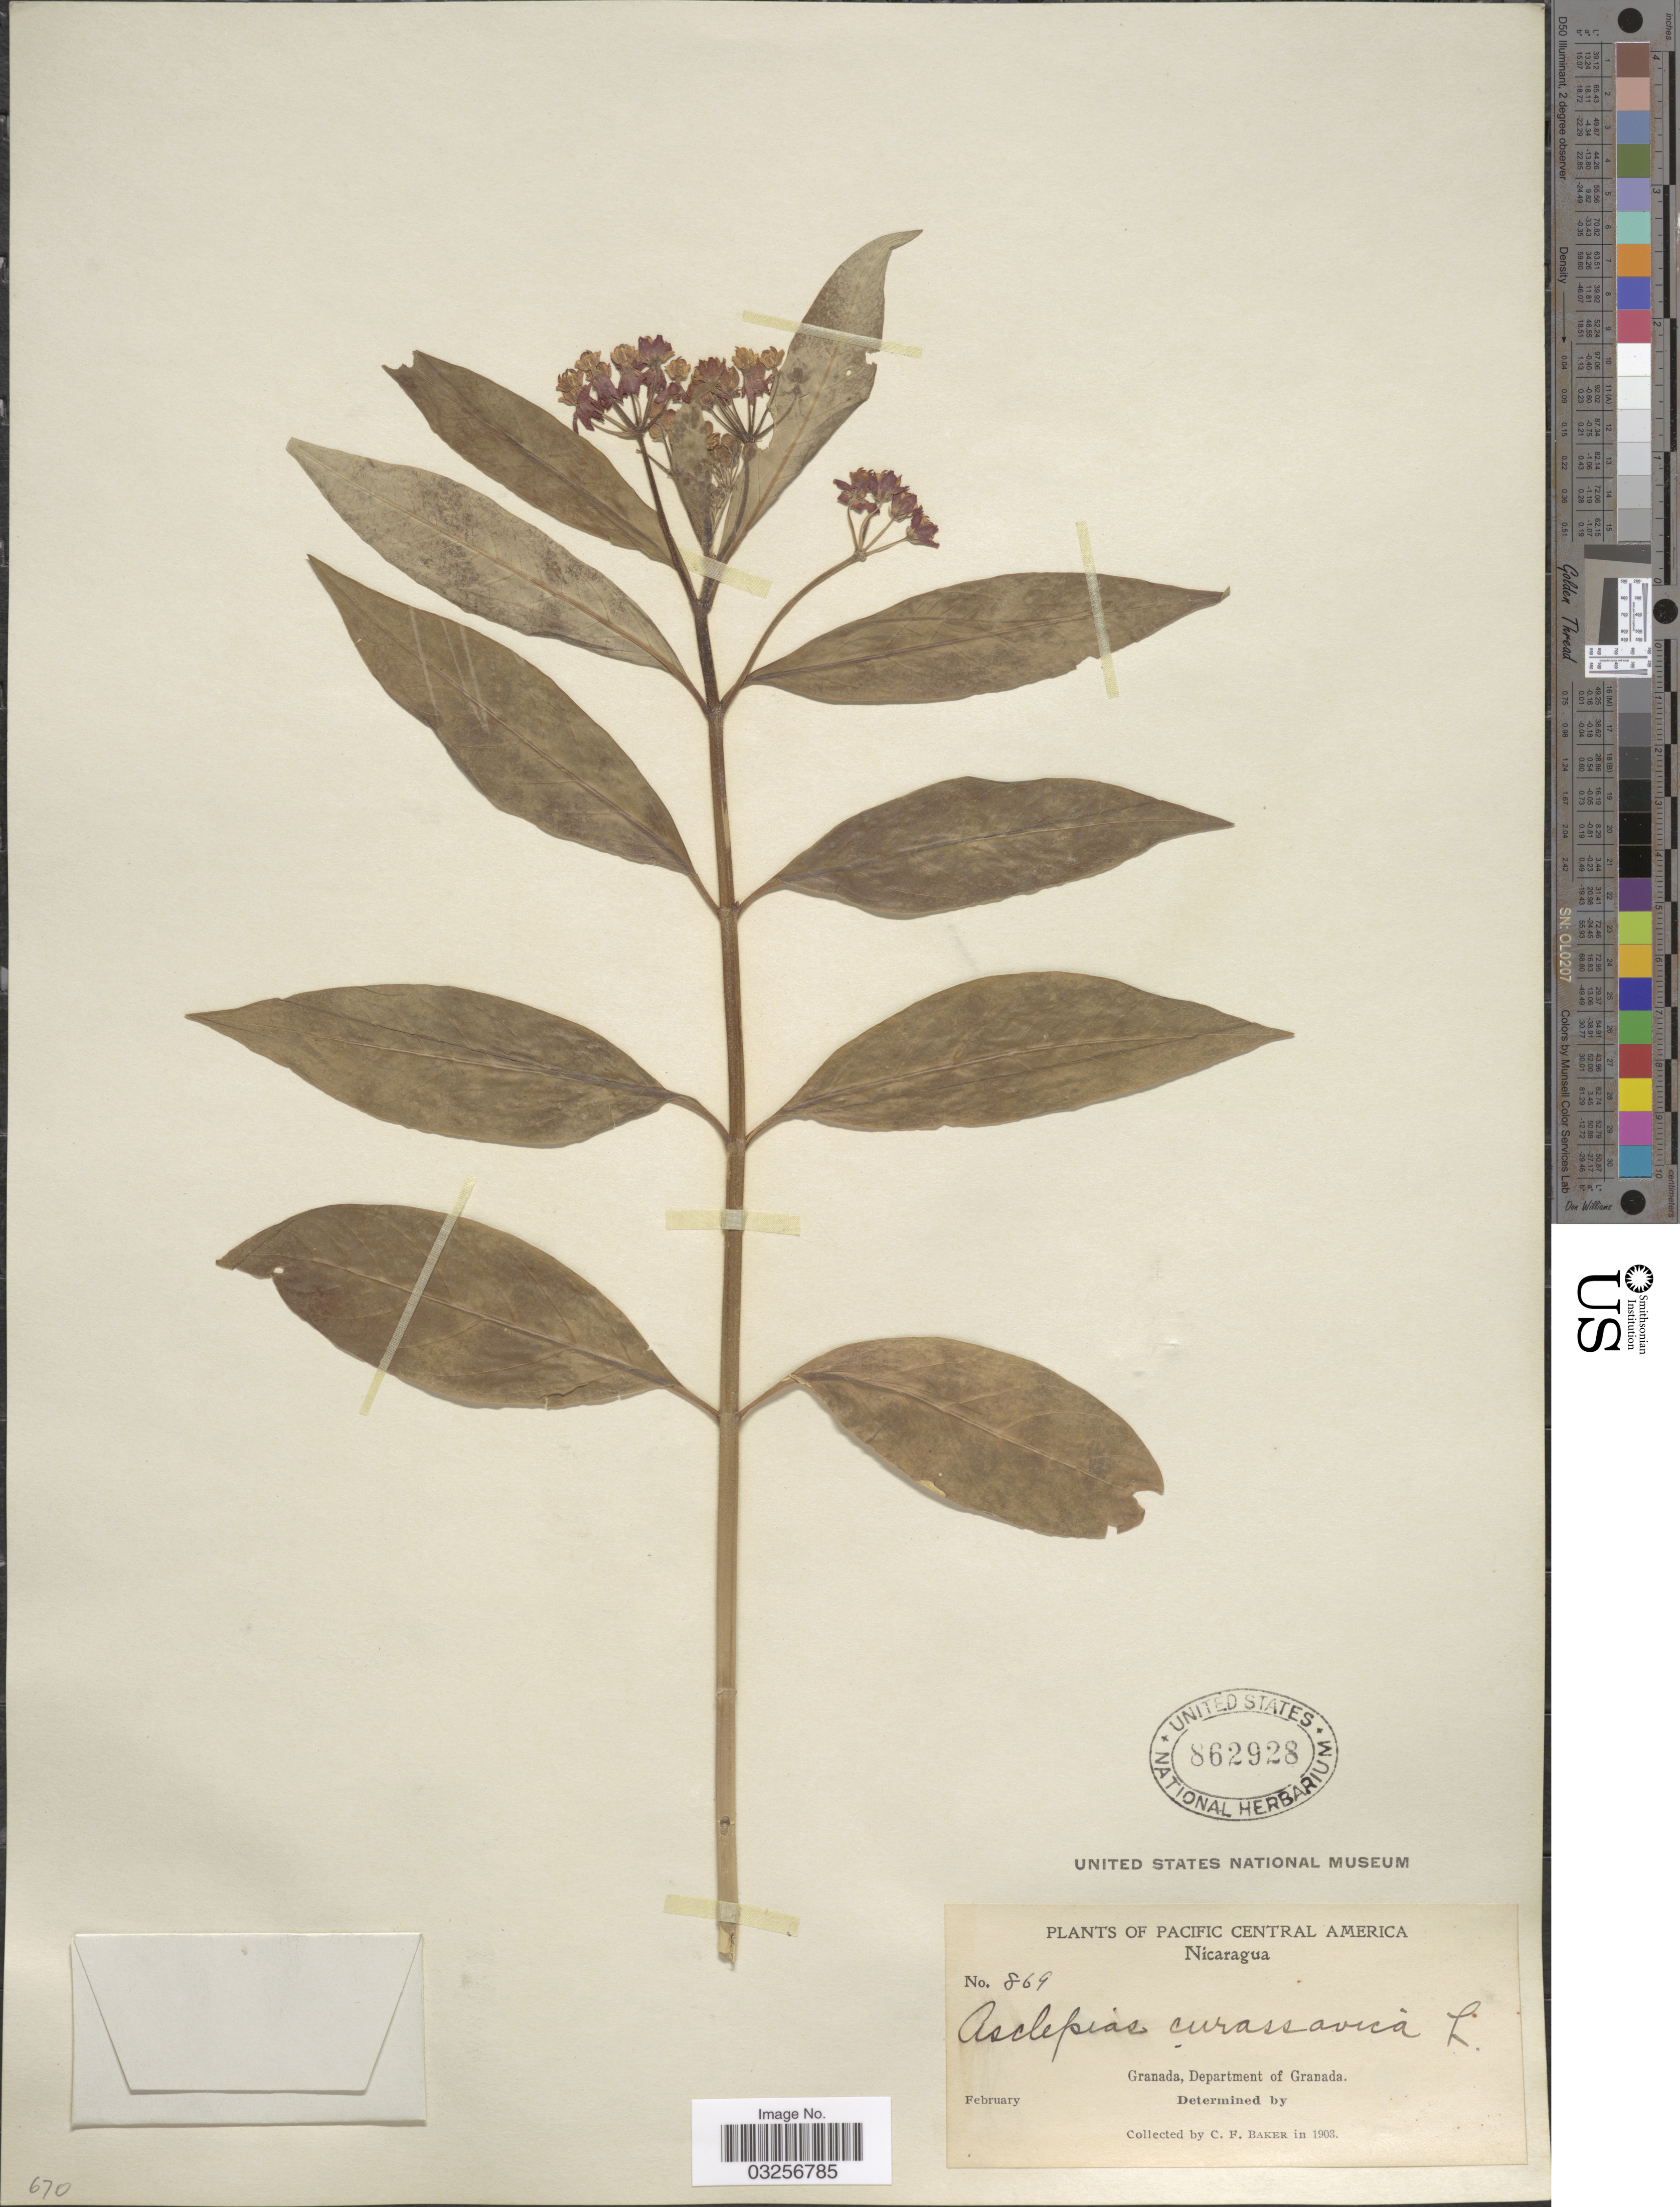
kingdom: Plantae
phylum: Tracheophyta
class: Magnoliopsida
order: Gentianales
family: Apocynaceae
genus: Asclepias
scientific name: Asclepias curassavica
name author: L.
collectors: C. F. Baker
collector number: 869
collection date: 1903-02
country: Nicaragua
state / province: Granada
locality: Pacific Central America, Granada, Department of Granada.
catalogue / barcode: US 862928